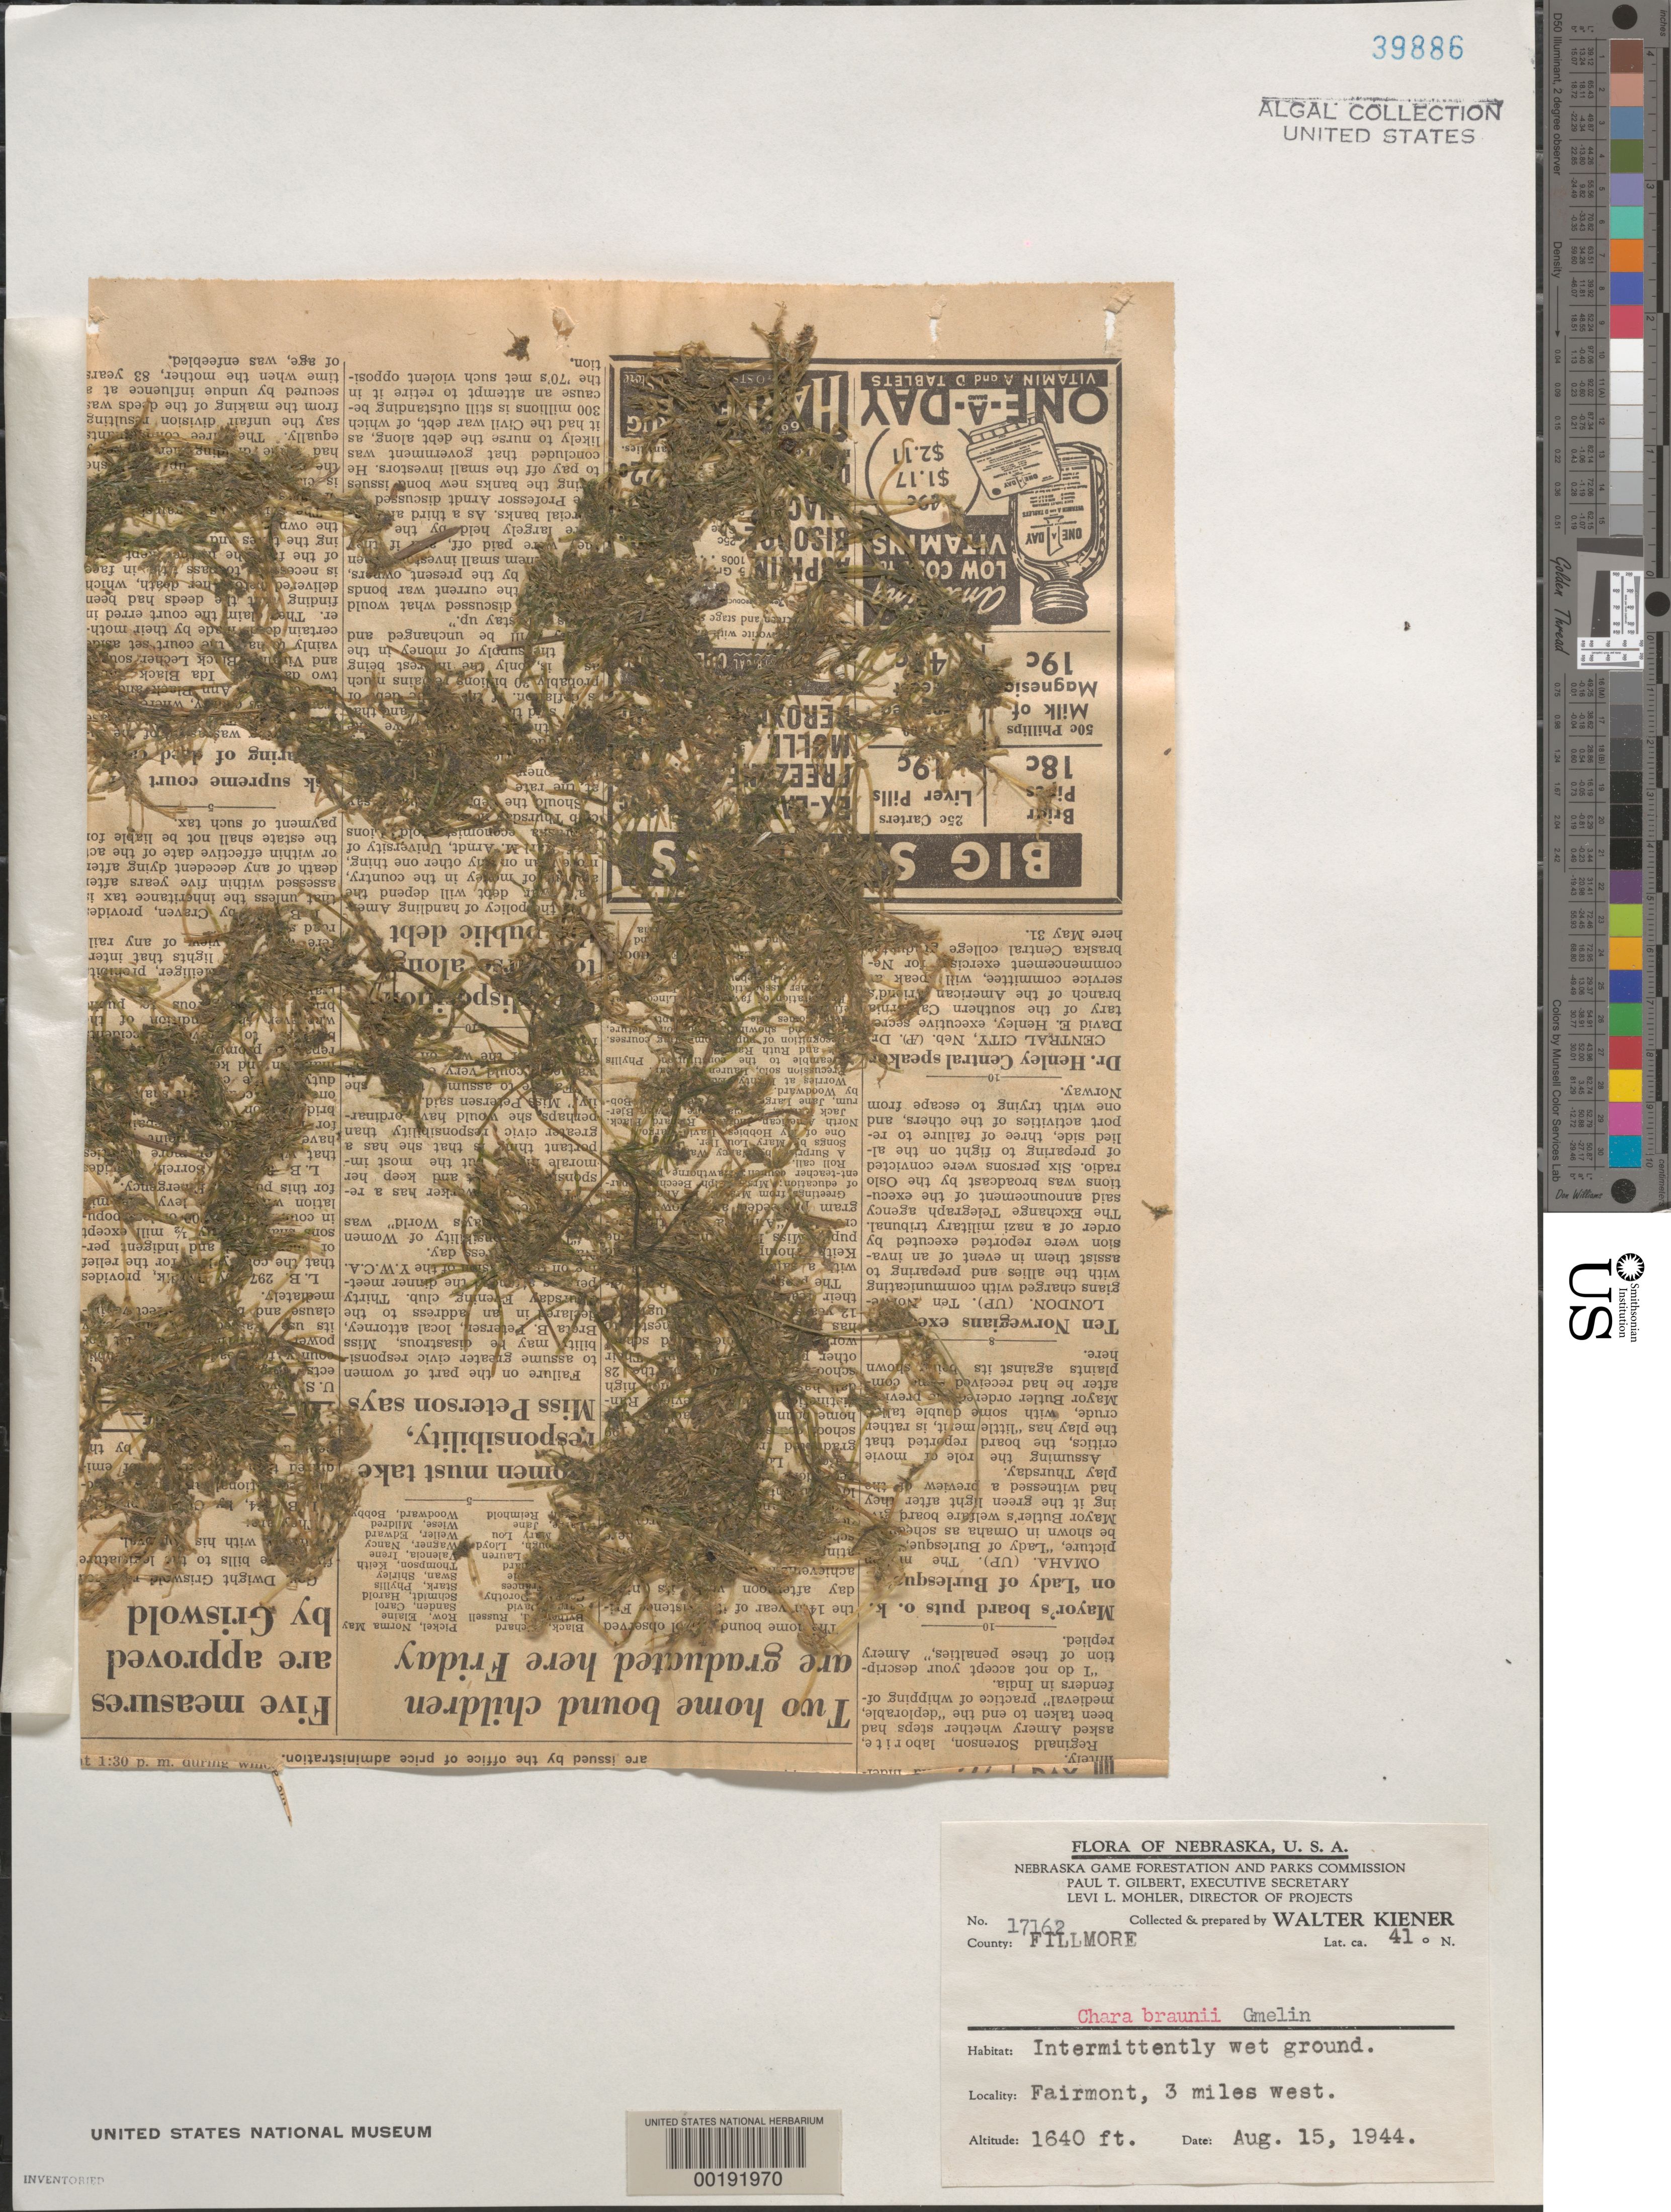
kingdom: Plantae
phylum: Charophyta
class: Charophyceae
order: Charales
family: Characeae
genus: Chara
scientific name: Chara braunii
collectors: W. B. Kiener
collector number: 17162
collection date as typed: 15 Aug 1944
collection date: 1944-08-15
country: United States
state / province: Nebraska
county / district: Fillmore County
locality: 3 miles west of Fairmont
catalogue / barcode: US 39886